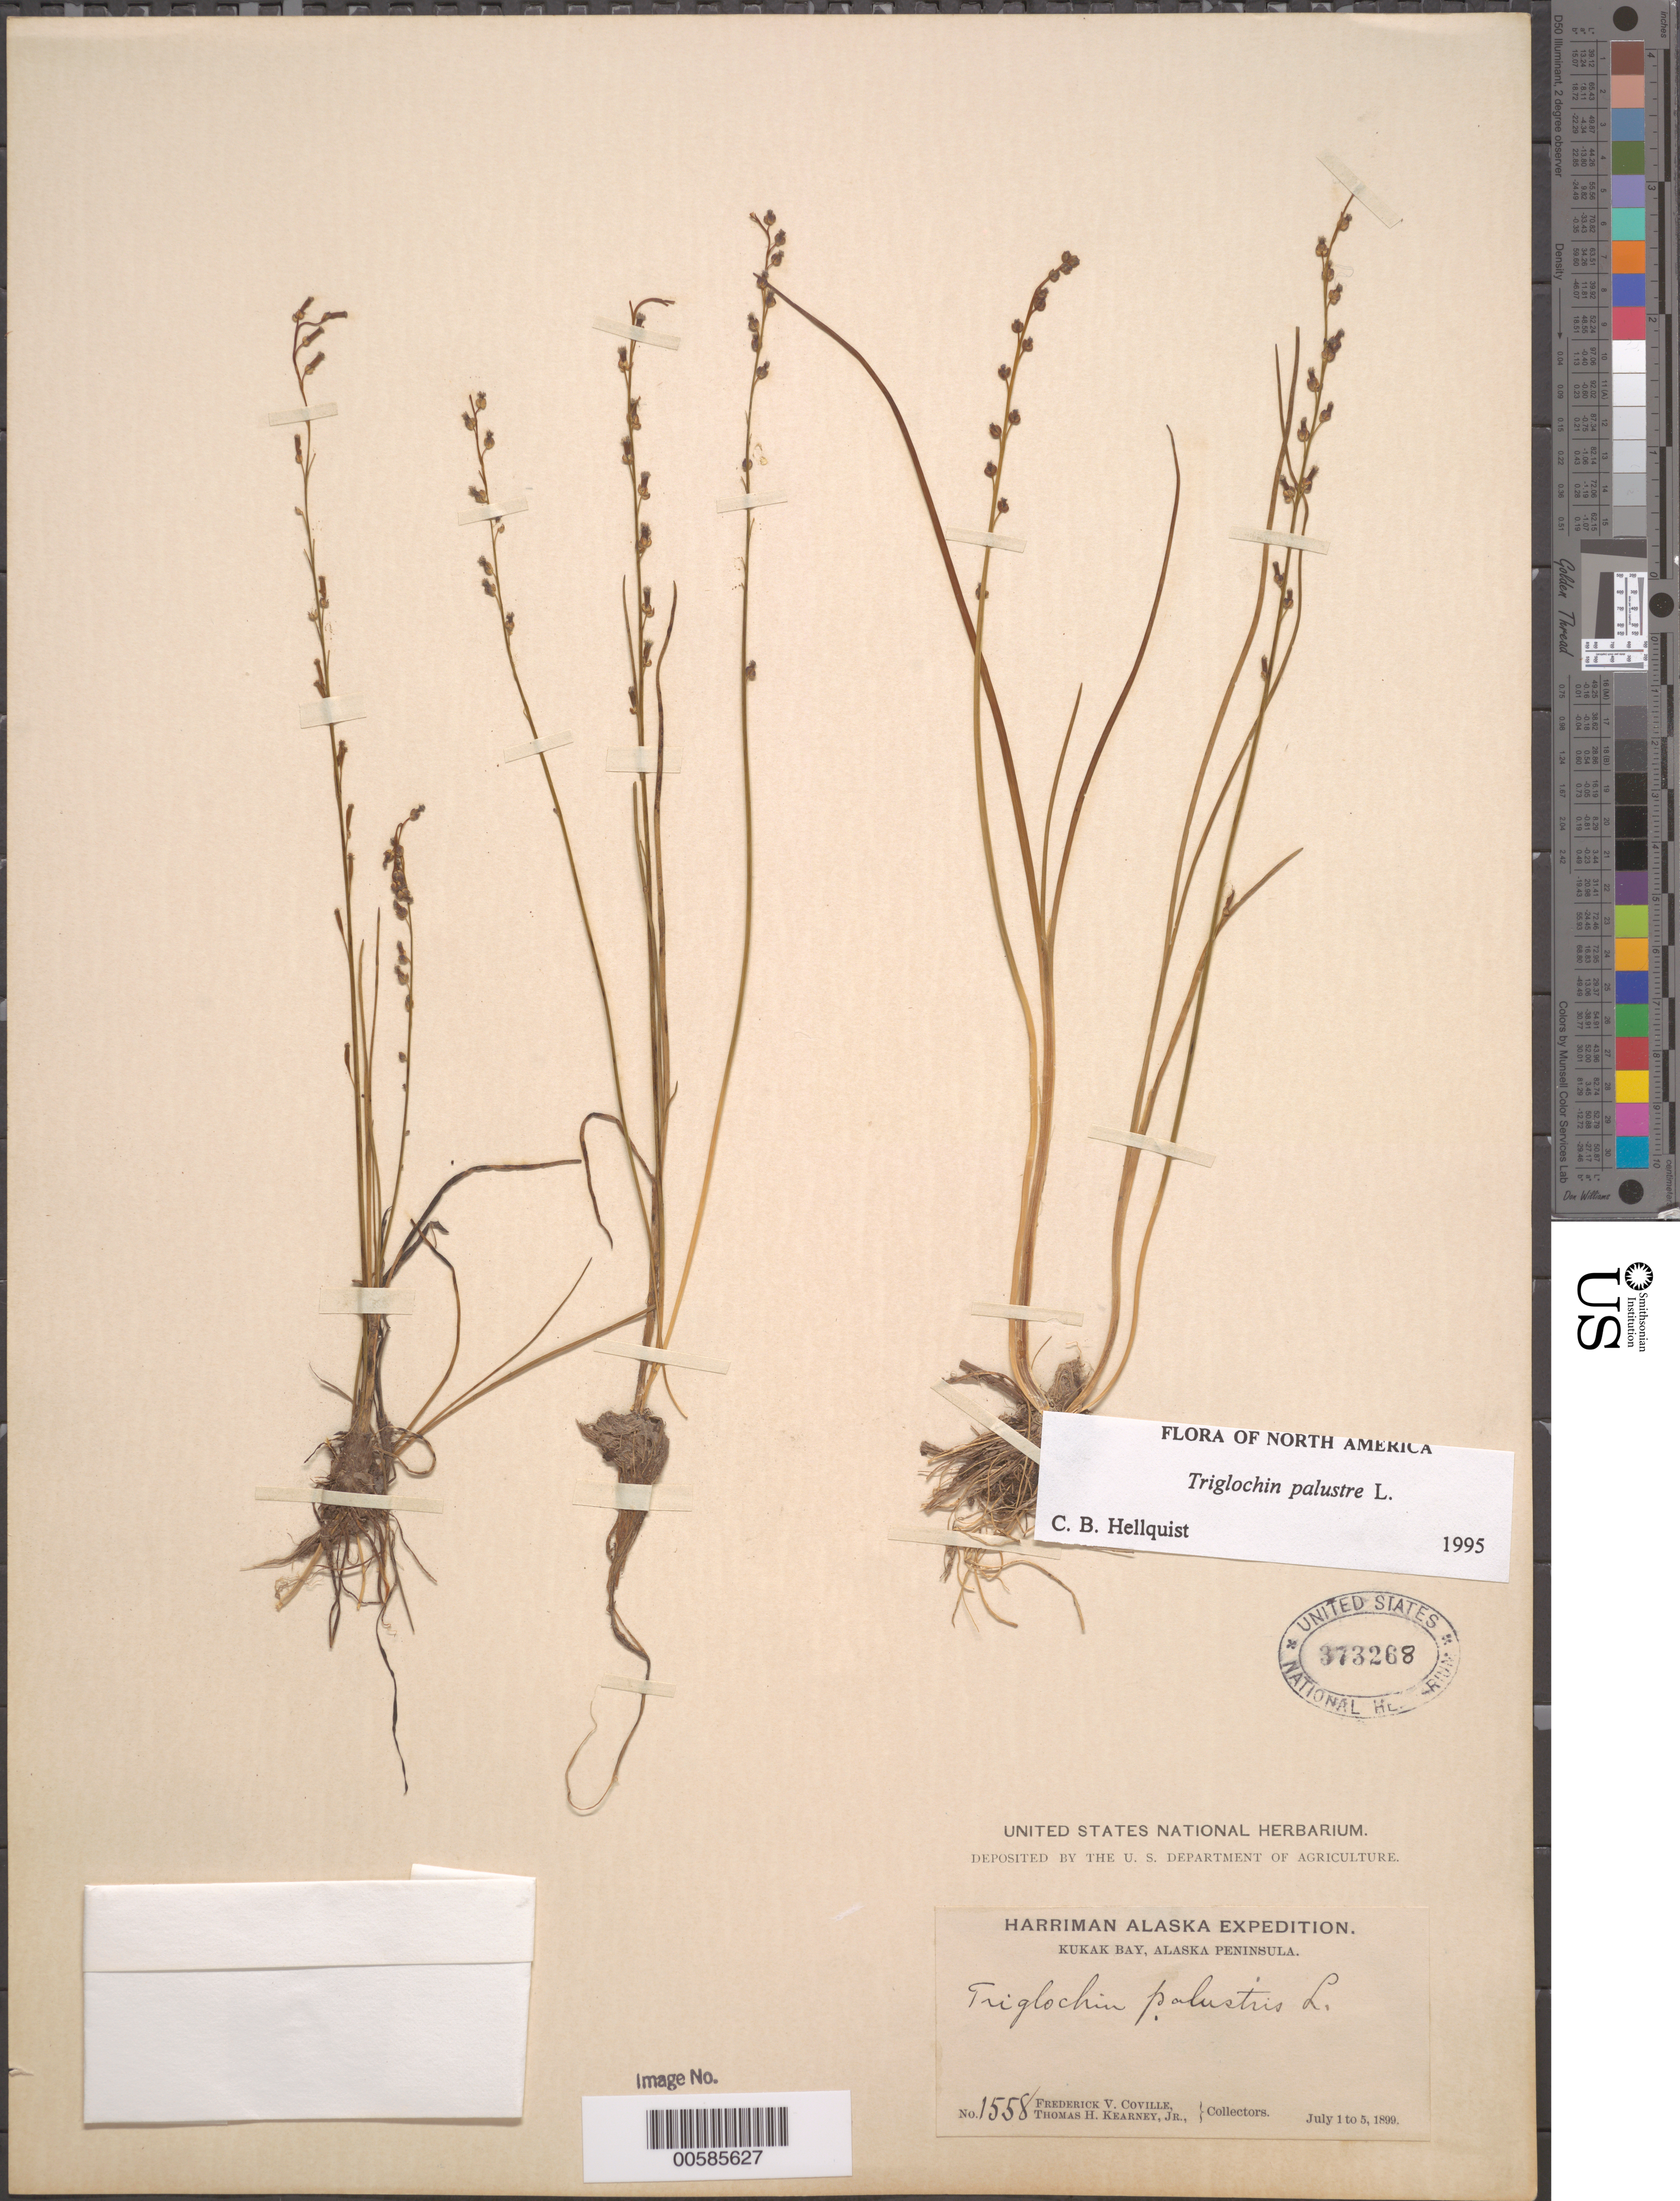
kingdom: Plantae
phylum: Tracheophyta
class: Liliopsida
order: Alismatales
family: Juncaginaceae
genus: Triglochin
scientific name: Triglochin palustris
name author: L.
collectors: F. V. Coville & T. H. Kearney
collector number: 1558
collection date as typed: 01 Jul 1899 to 05 Jul 1899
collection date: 1899-07-01/1899-07-05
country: United States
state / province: Alaska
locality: Kukak Bay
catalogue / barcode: US 373268